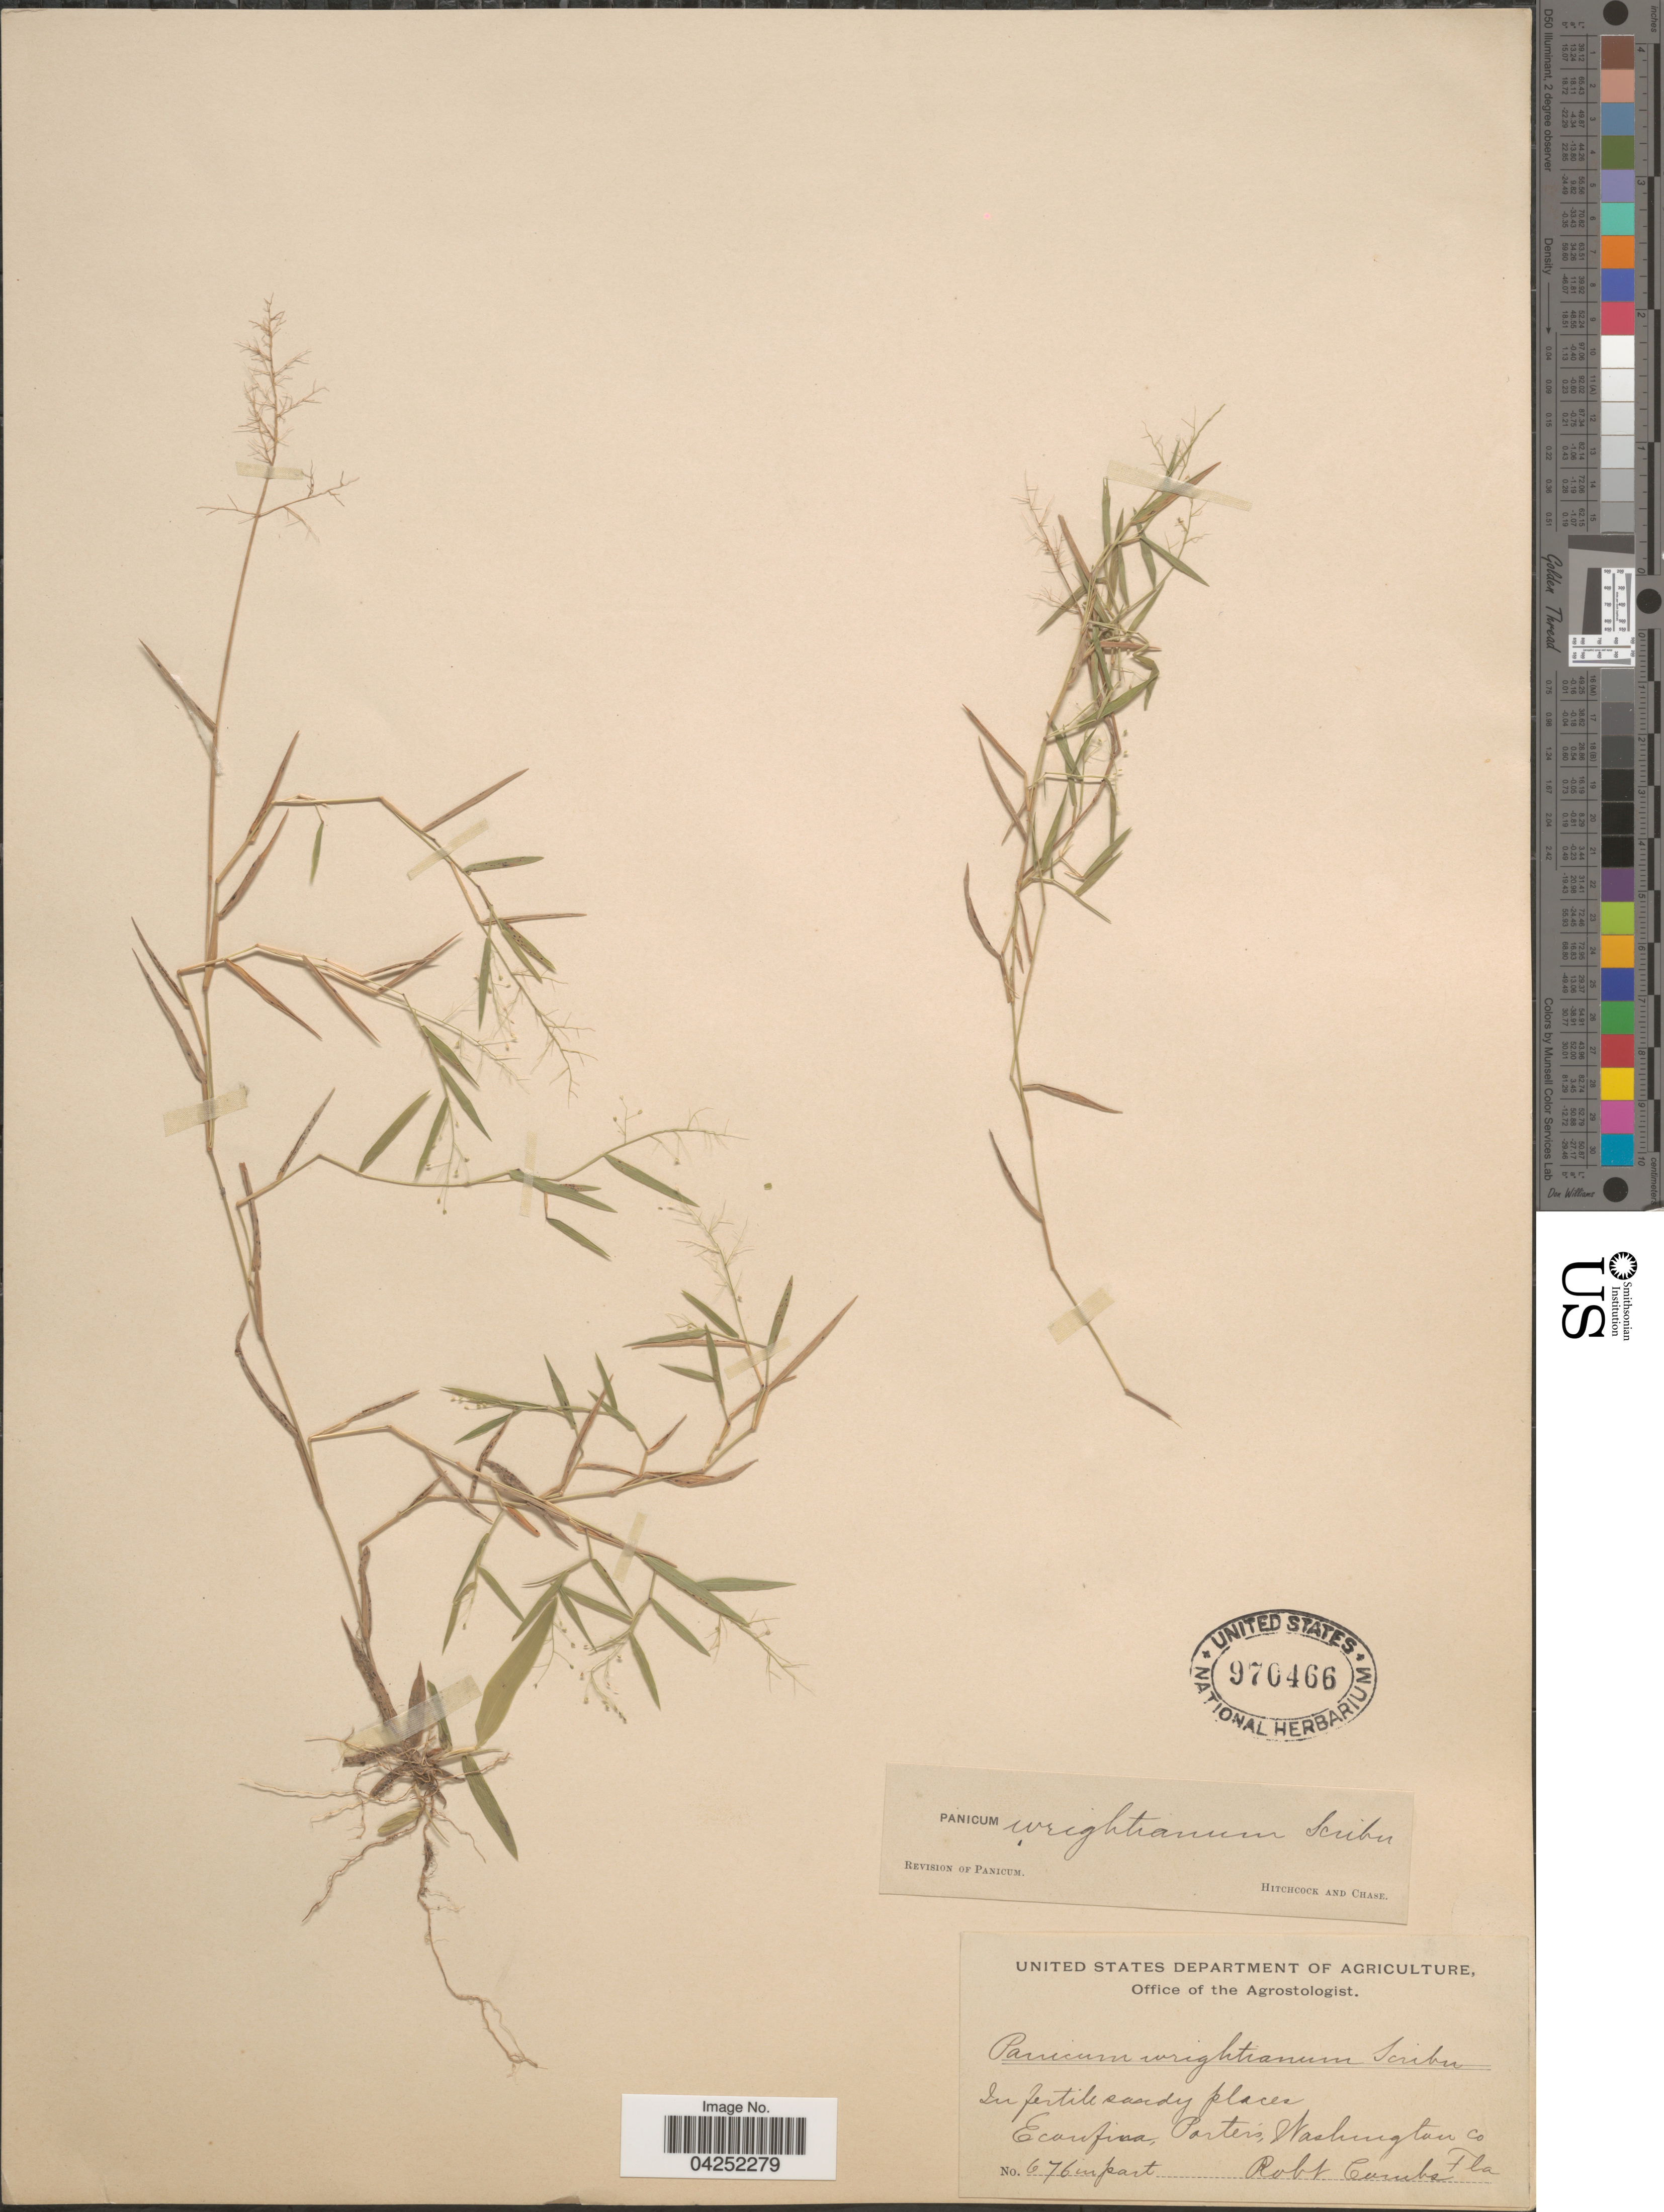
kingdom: Plantae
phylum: Tracheophyta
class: Liliopsida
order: Poales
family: Poaceae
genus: Dichanthelium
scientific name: Dichanthelium acuminatum var. longiligulatum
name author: (Nash) Gould & C.A. Clark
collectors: R. Combs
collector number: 676in part?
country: United States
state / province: Florida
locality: In fertile sandy places. Econfina, Porter's, Washington Co.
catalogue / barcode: US 970466